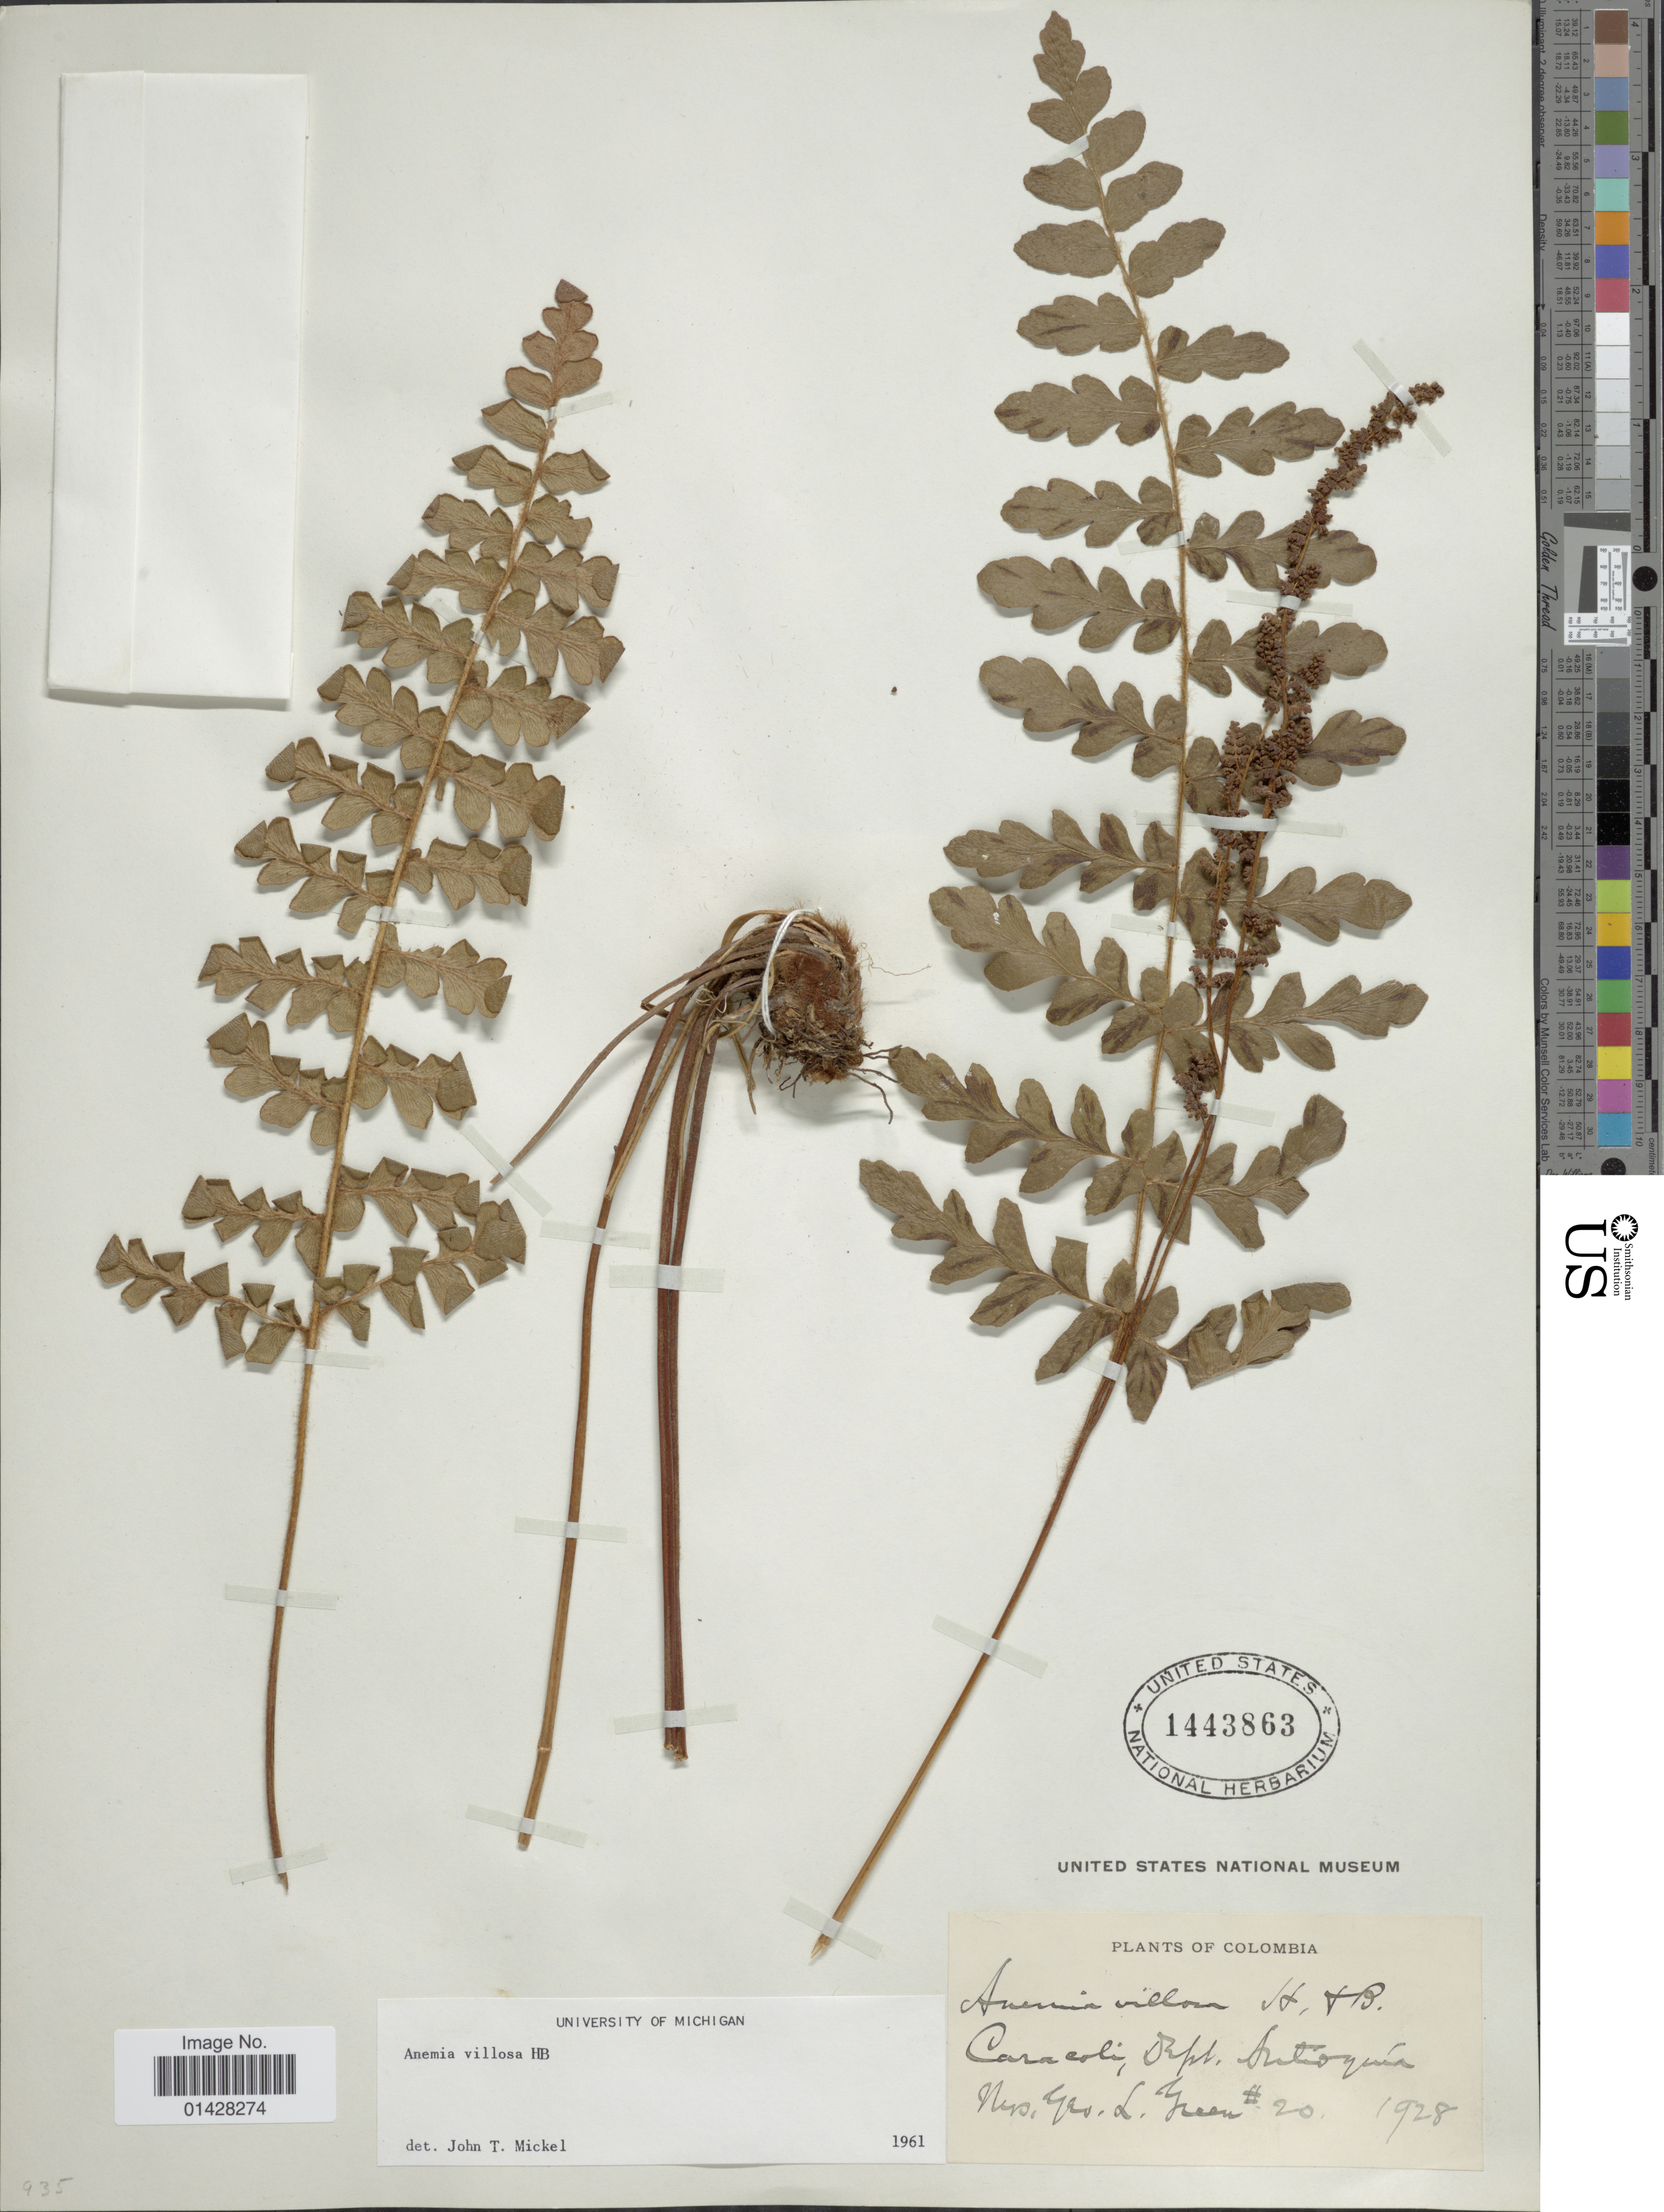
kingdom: Plantae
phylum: Tracheophyta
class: Polypodiopsida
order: Schizaeales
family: Anemiaceae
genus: Anemia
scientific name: Anemia villosa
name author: Humb. & Bonpl. ex Willd.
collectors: G. Green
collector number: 20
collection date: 1928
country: Colombia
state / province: Antioquia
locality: Caracoli, Dept. Antioquía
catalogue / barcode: US 1443863